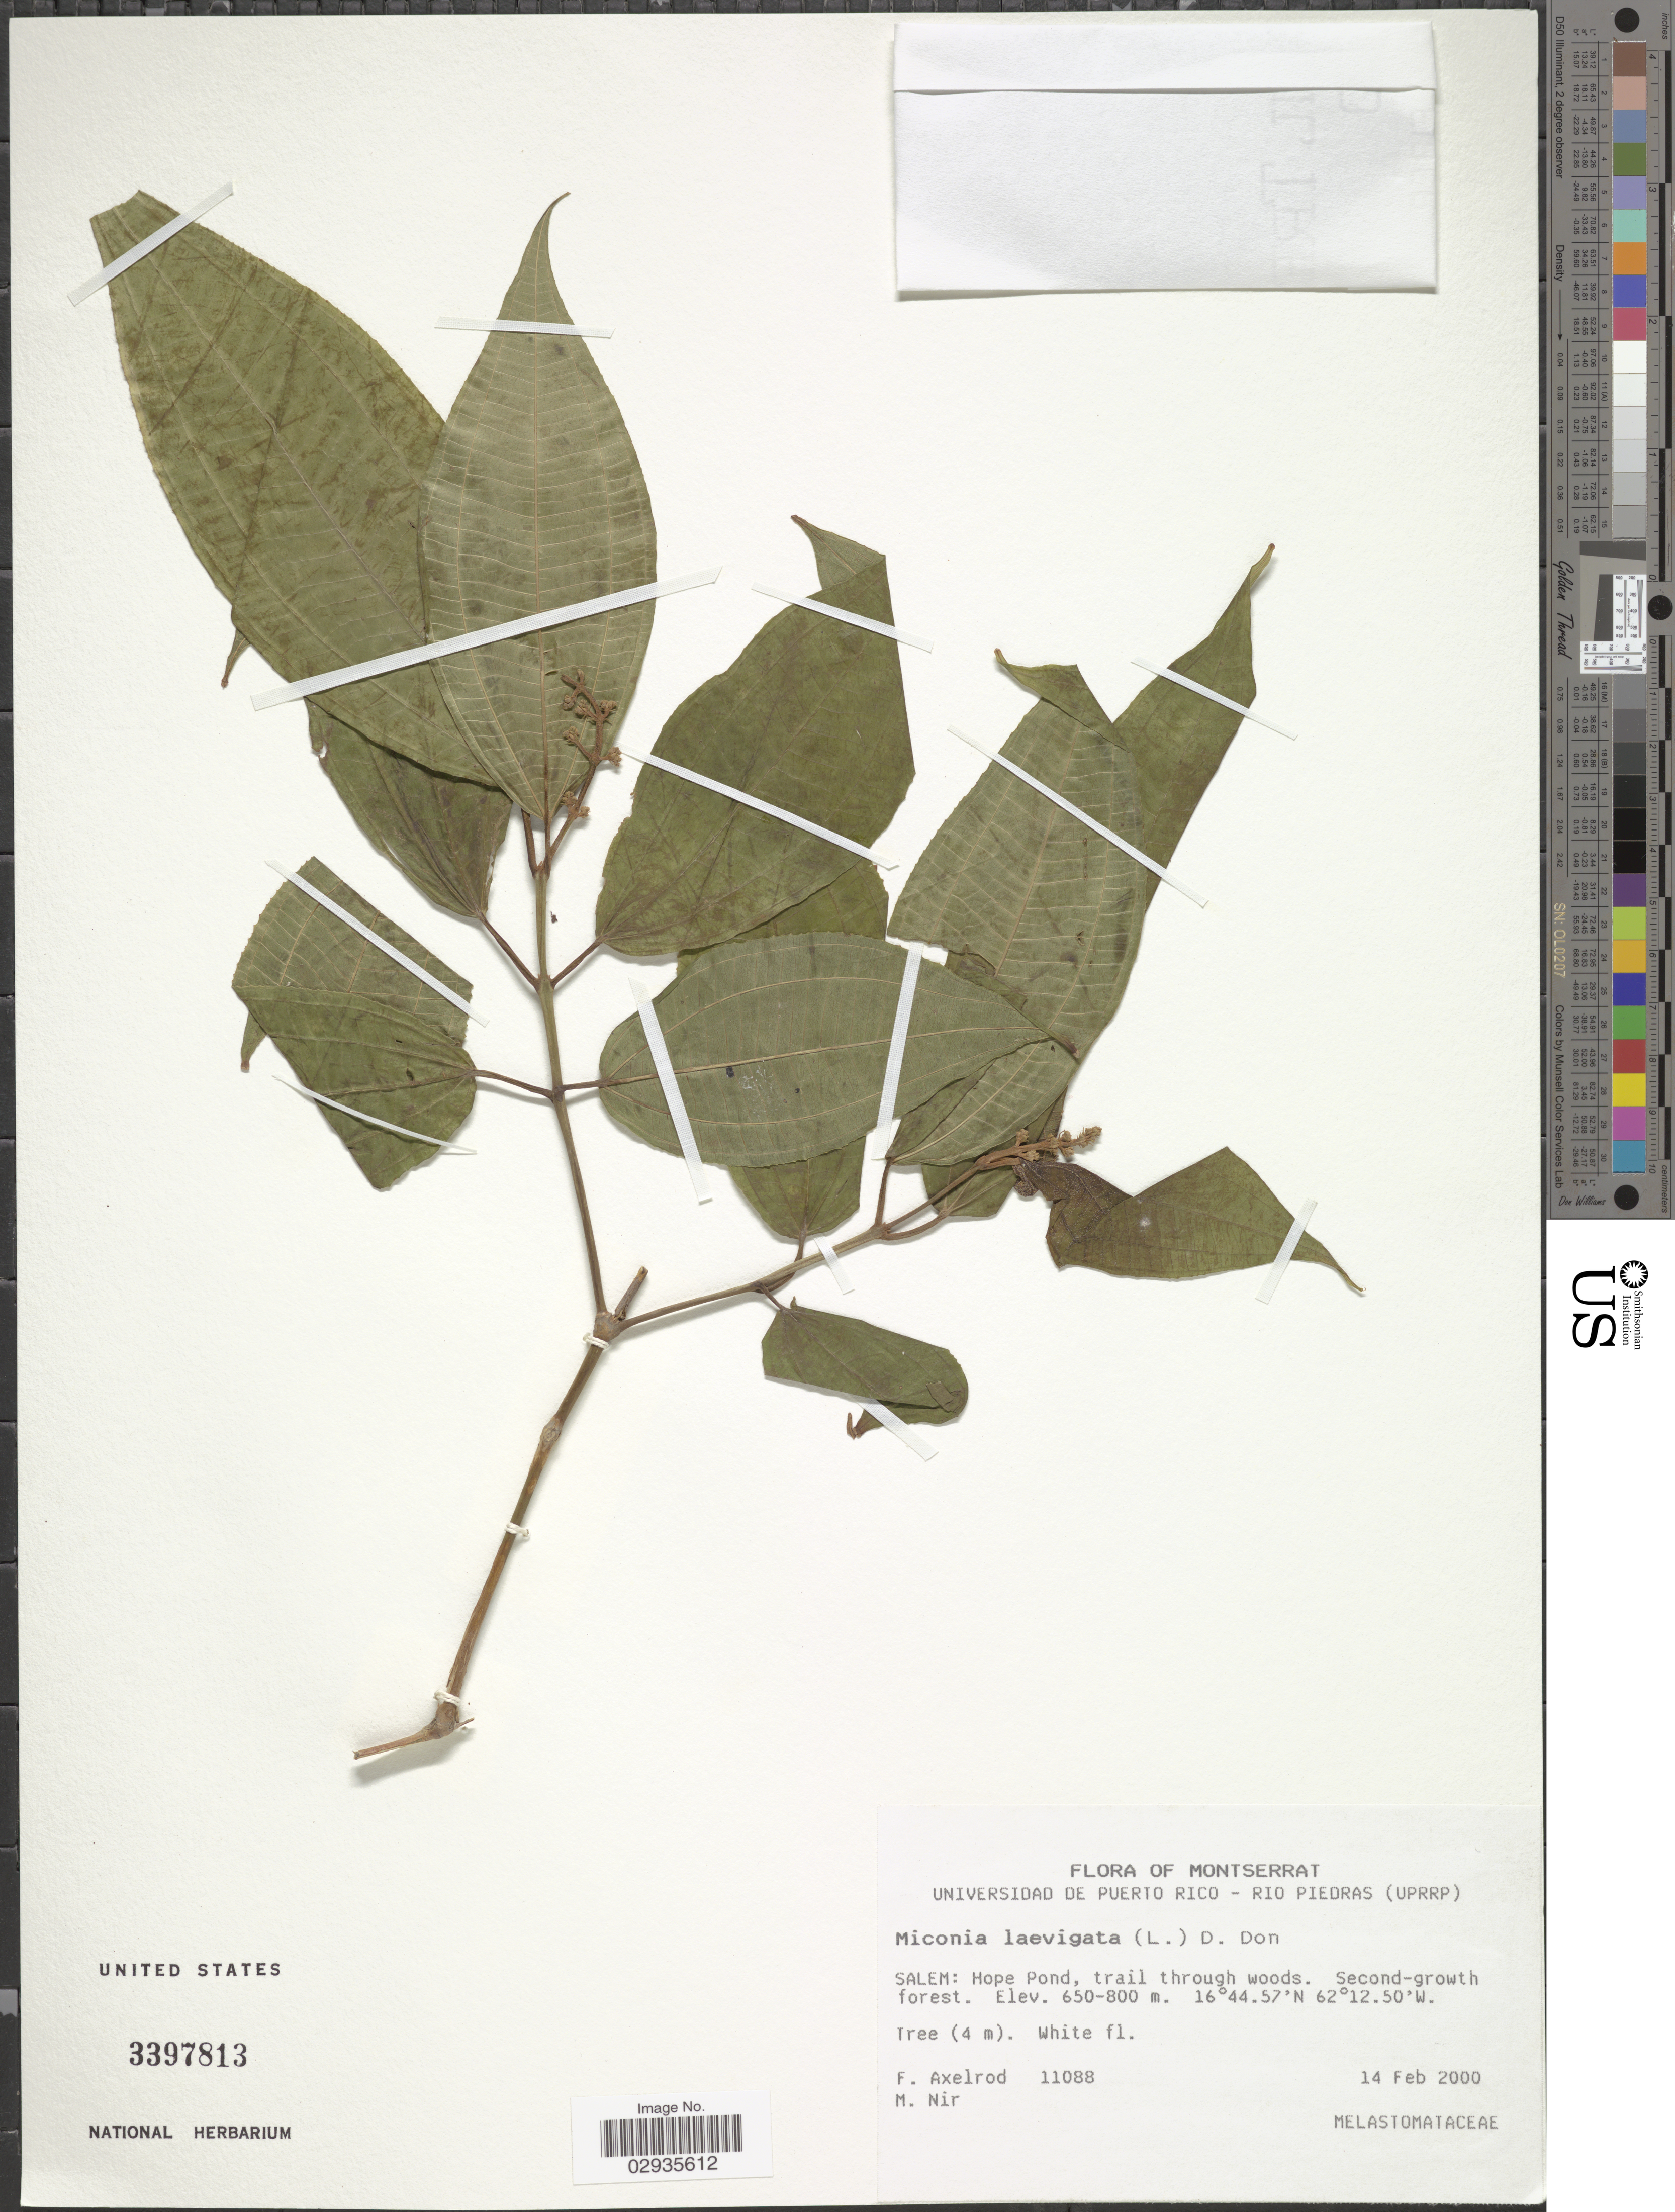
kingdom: Plantae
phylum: Tracheophyta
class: Magnoliopsida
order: Myrtales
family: Melastomataceae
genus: Miconia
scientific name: Miconia laevigata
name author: (L.) D. Don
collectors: F. Axelrod & M. A. Nir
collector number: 11088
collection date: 2000-02-14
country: Montserrat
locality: Salem: Hope Pond, trail through woods.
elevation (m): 650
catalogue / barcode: US 3397813